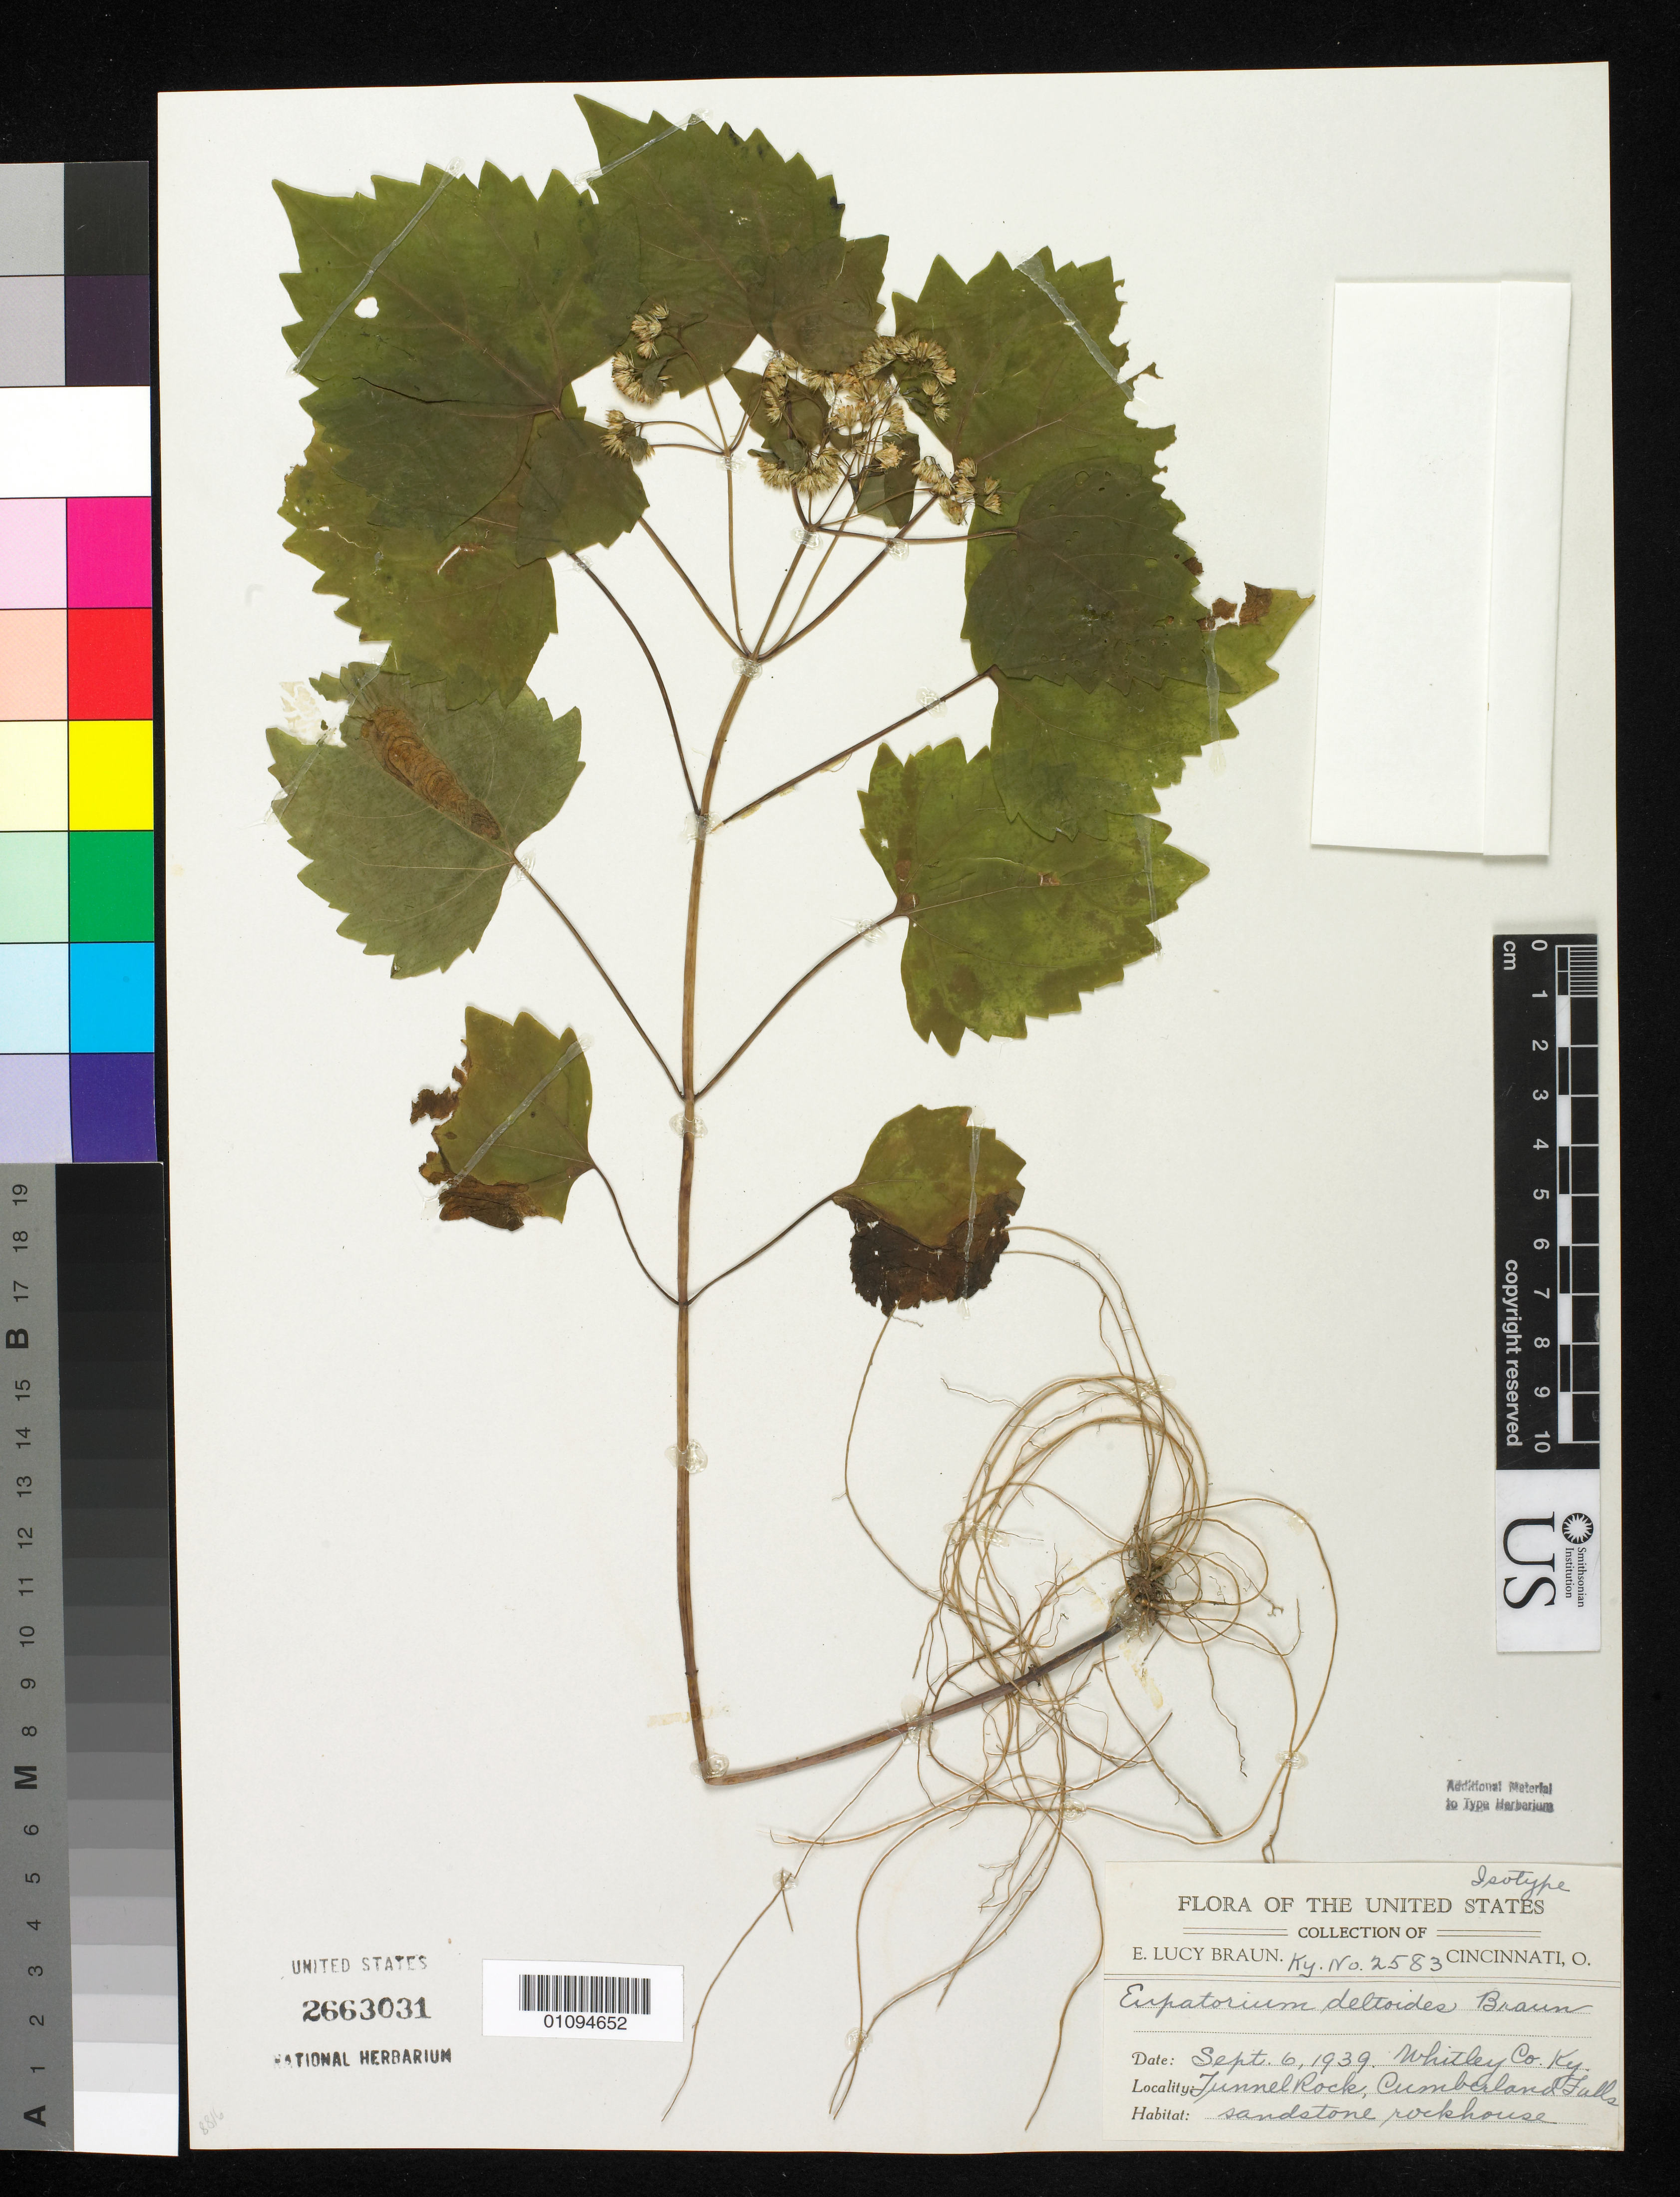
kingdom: Plantae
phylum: Tracheophyta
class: Magnoliopsida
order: Asterales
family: Asteraceae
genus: Eupatorium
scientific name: Eupatorium deltoides E.L. Braun, nom. illeg.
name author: E.L. Braun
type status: Isotype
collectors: E. L. Braun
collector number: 2583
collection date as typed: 06 Sep 1939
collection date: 1939-09-06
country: United States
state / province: Kentucky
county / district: Whitley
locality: Tunnel Rock, Cumberland Falls.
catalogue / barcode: US 2663031